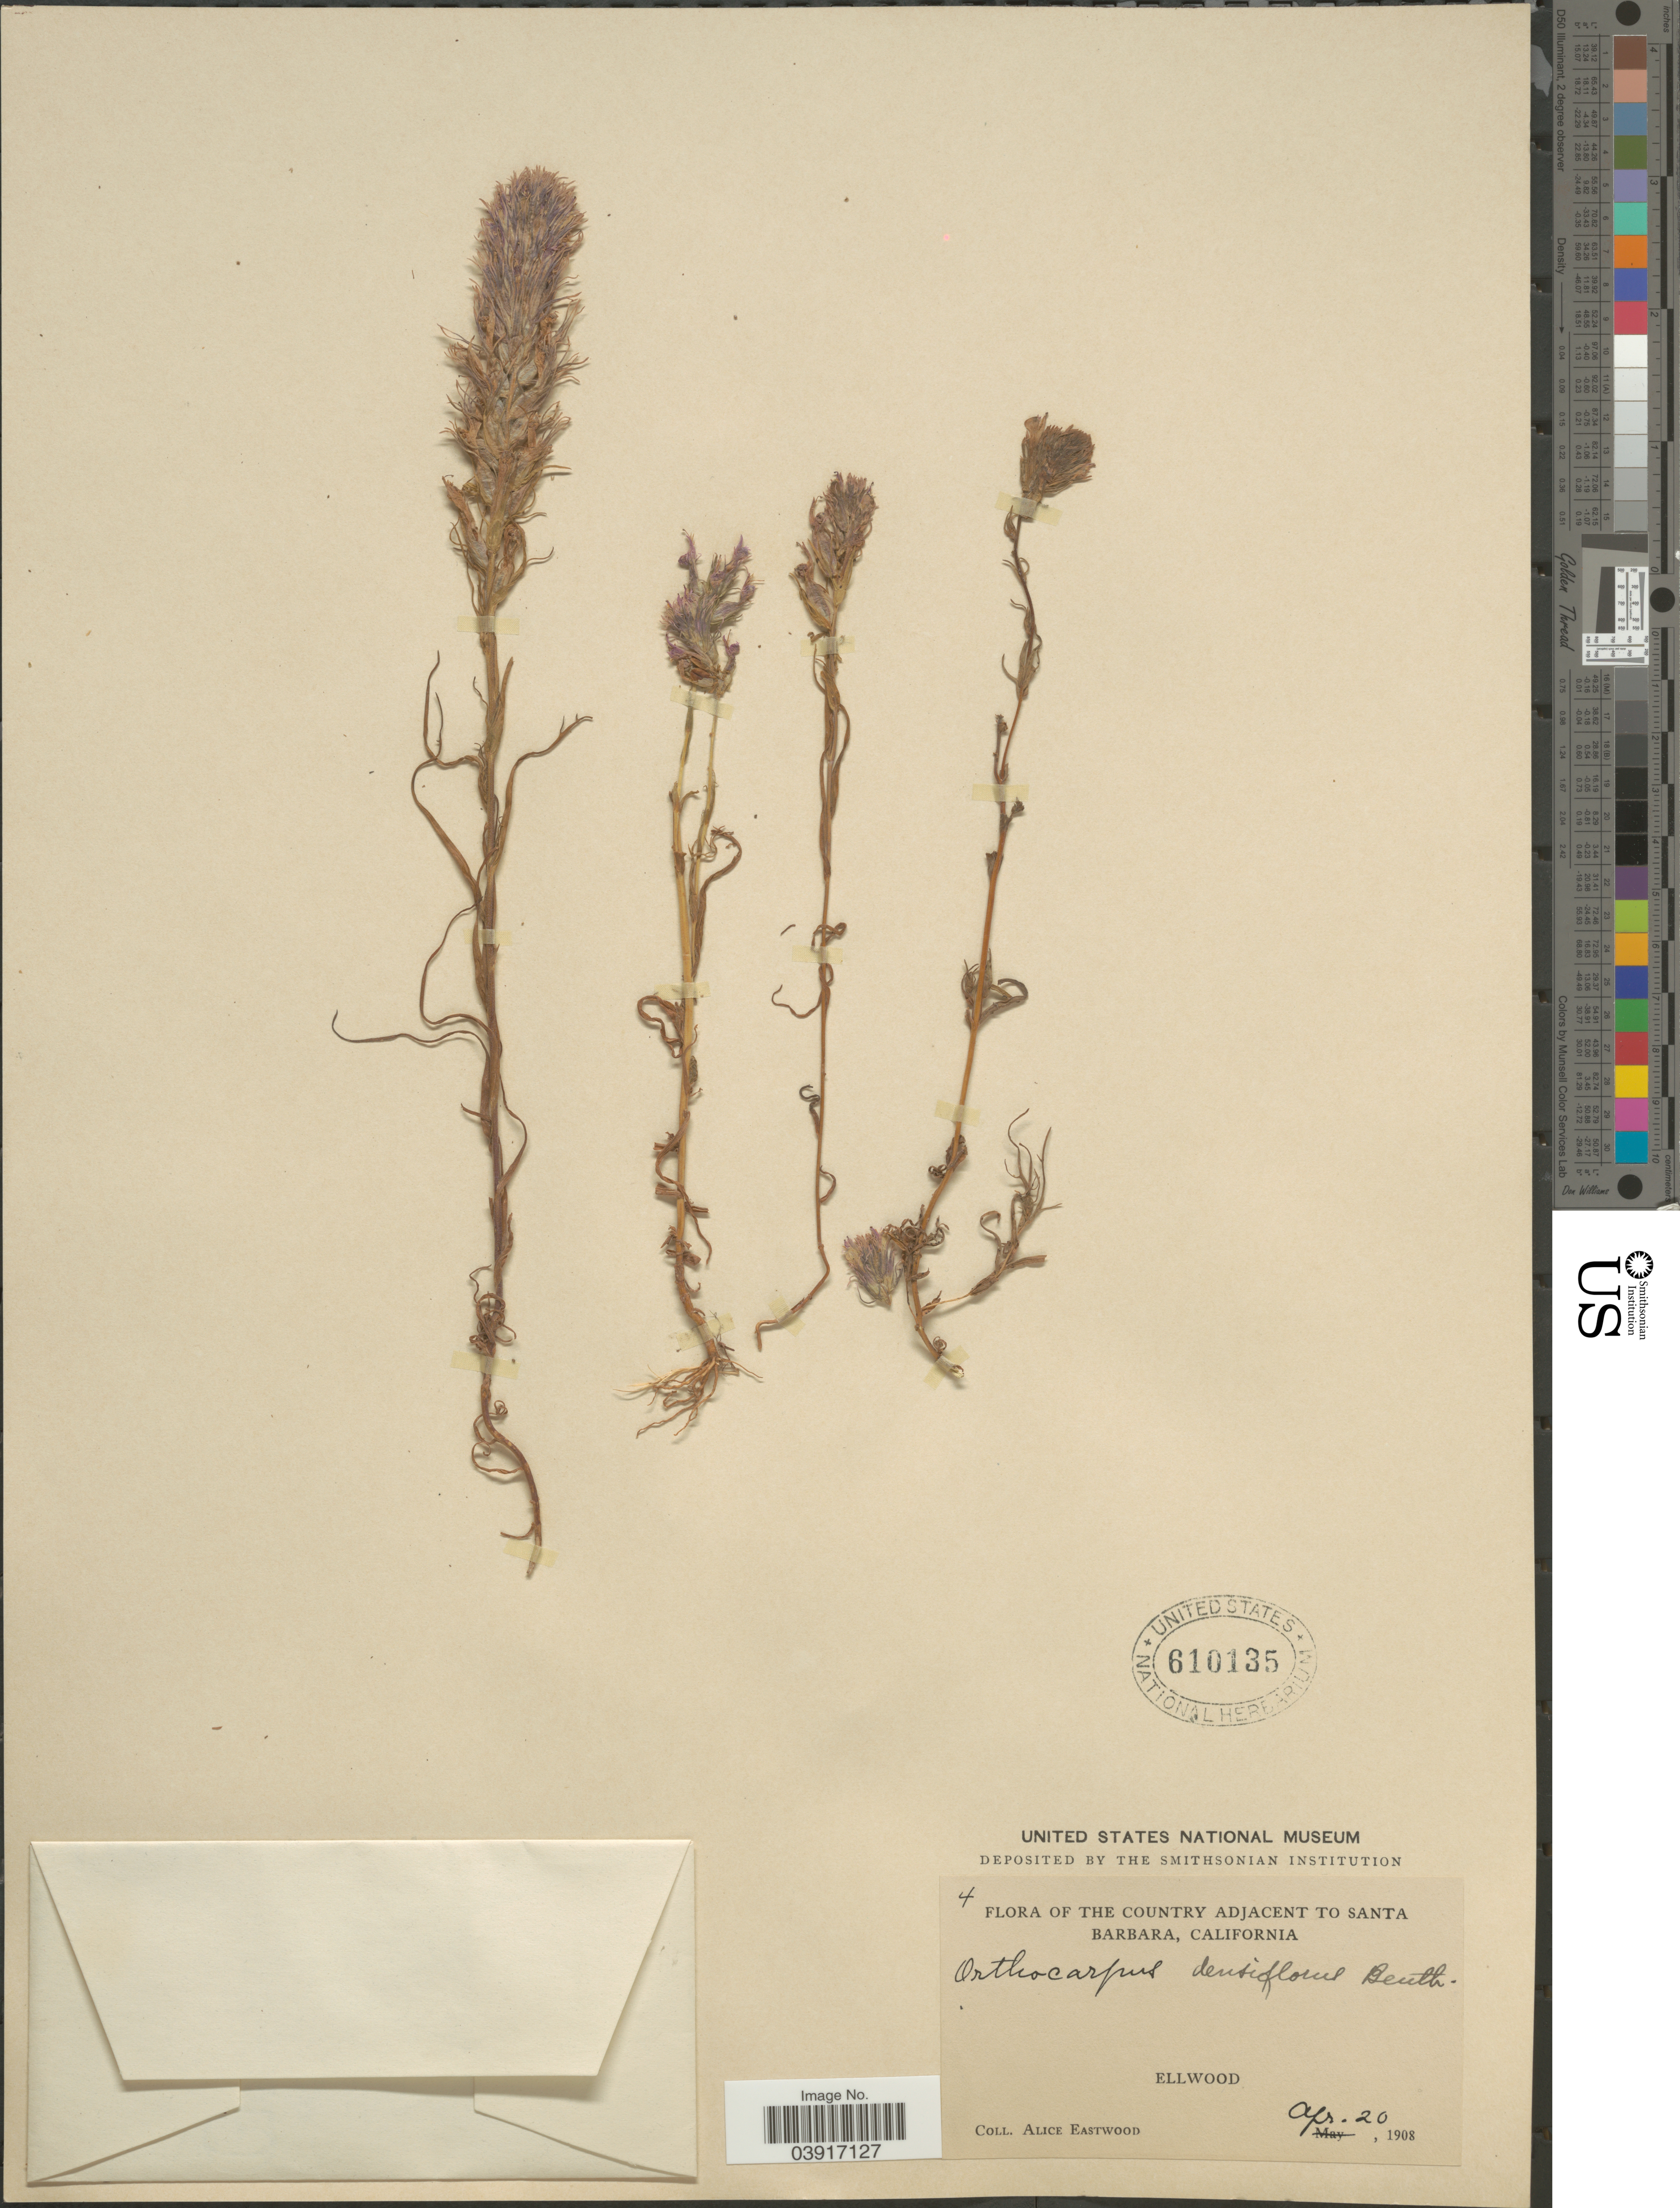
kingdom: Plantae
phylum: Tracheophyta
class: Magnoliopsida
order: Lamiales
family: Orobanchaceae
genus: Orthocarpus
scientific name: Orthocarpus densiflorus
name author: Benth.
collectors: A. Eastwood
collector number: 4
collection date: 1908-04-20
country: United States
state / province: California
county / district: Santa Barbara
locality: The Country adjacent to Santa Barbara. Ellwood.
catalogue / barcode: US 610135